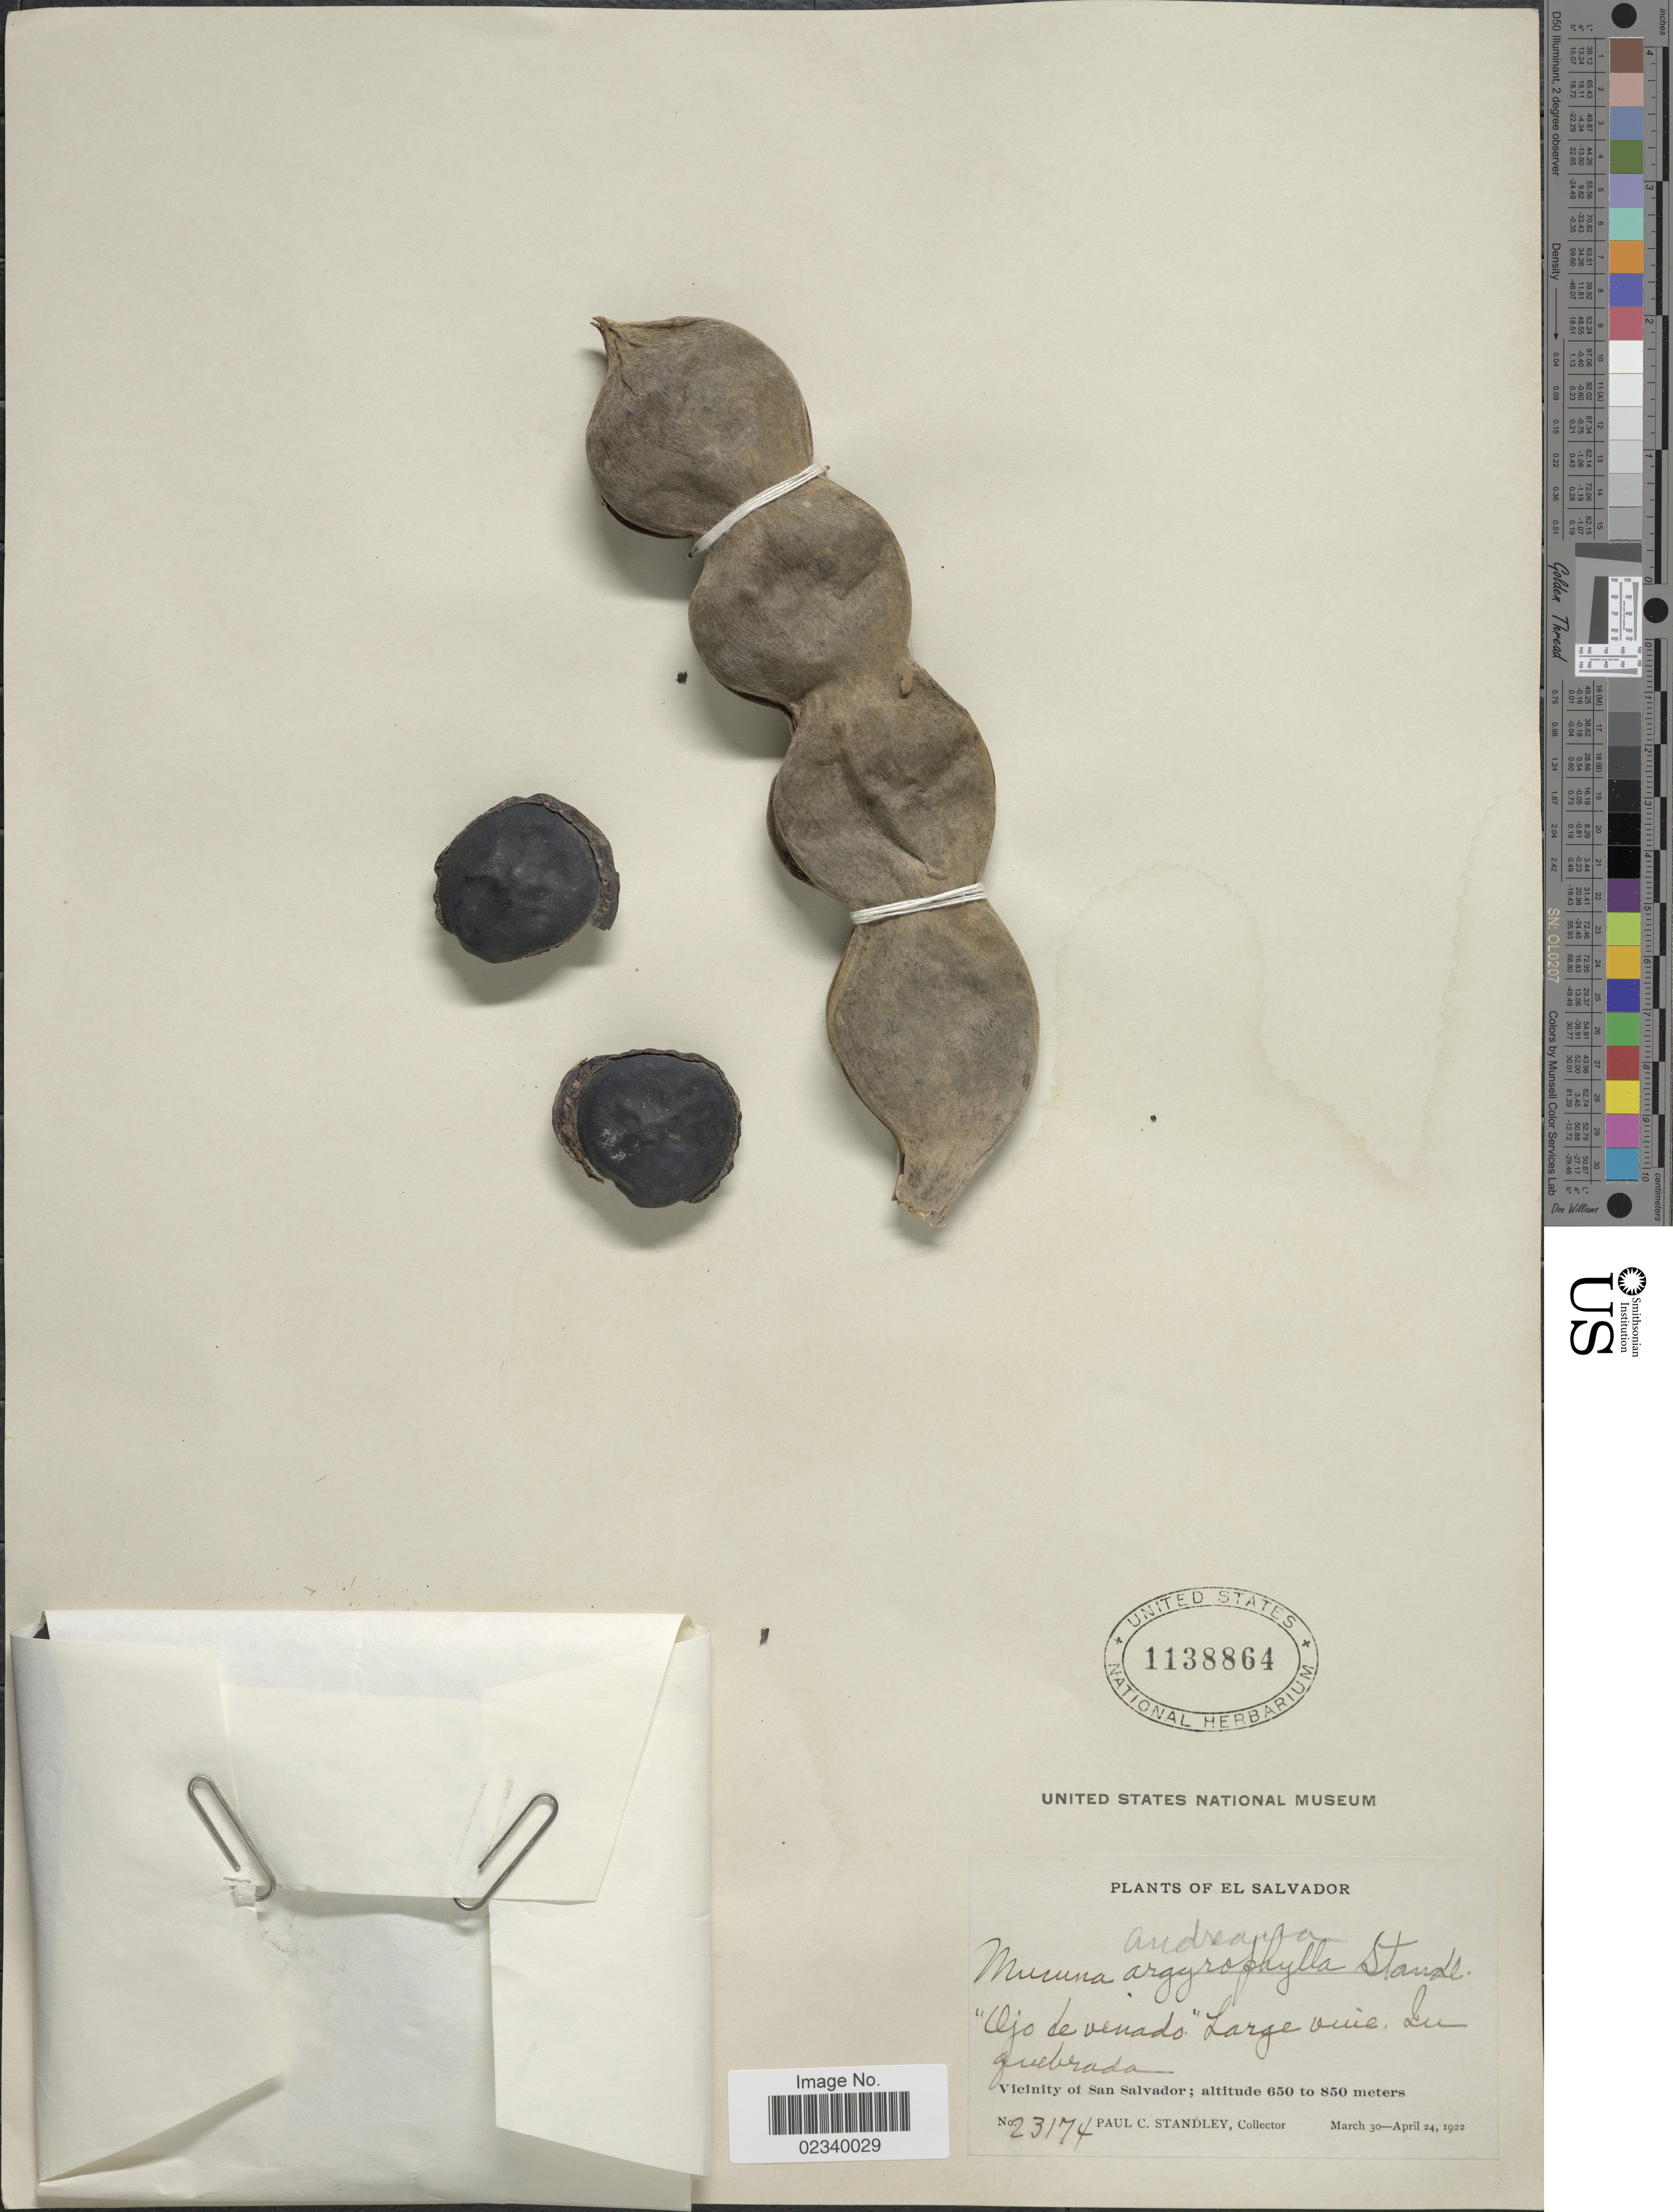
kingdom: Plantae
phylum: Tracheophyta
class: Magnoliopsida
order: Fabales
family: Fabaceae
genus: Mucuna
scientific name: Mucuna argyrophylla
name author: Standl.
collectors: P. C. Standley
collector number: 23174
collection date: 1922-03-30/1922-04-24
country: El Salvador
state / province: San Salvador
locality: In quebradaVicinity of San Salvador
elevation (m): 650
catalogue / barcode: US 1138864